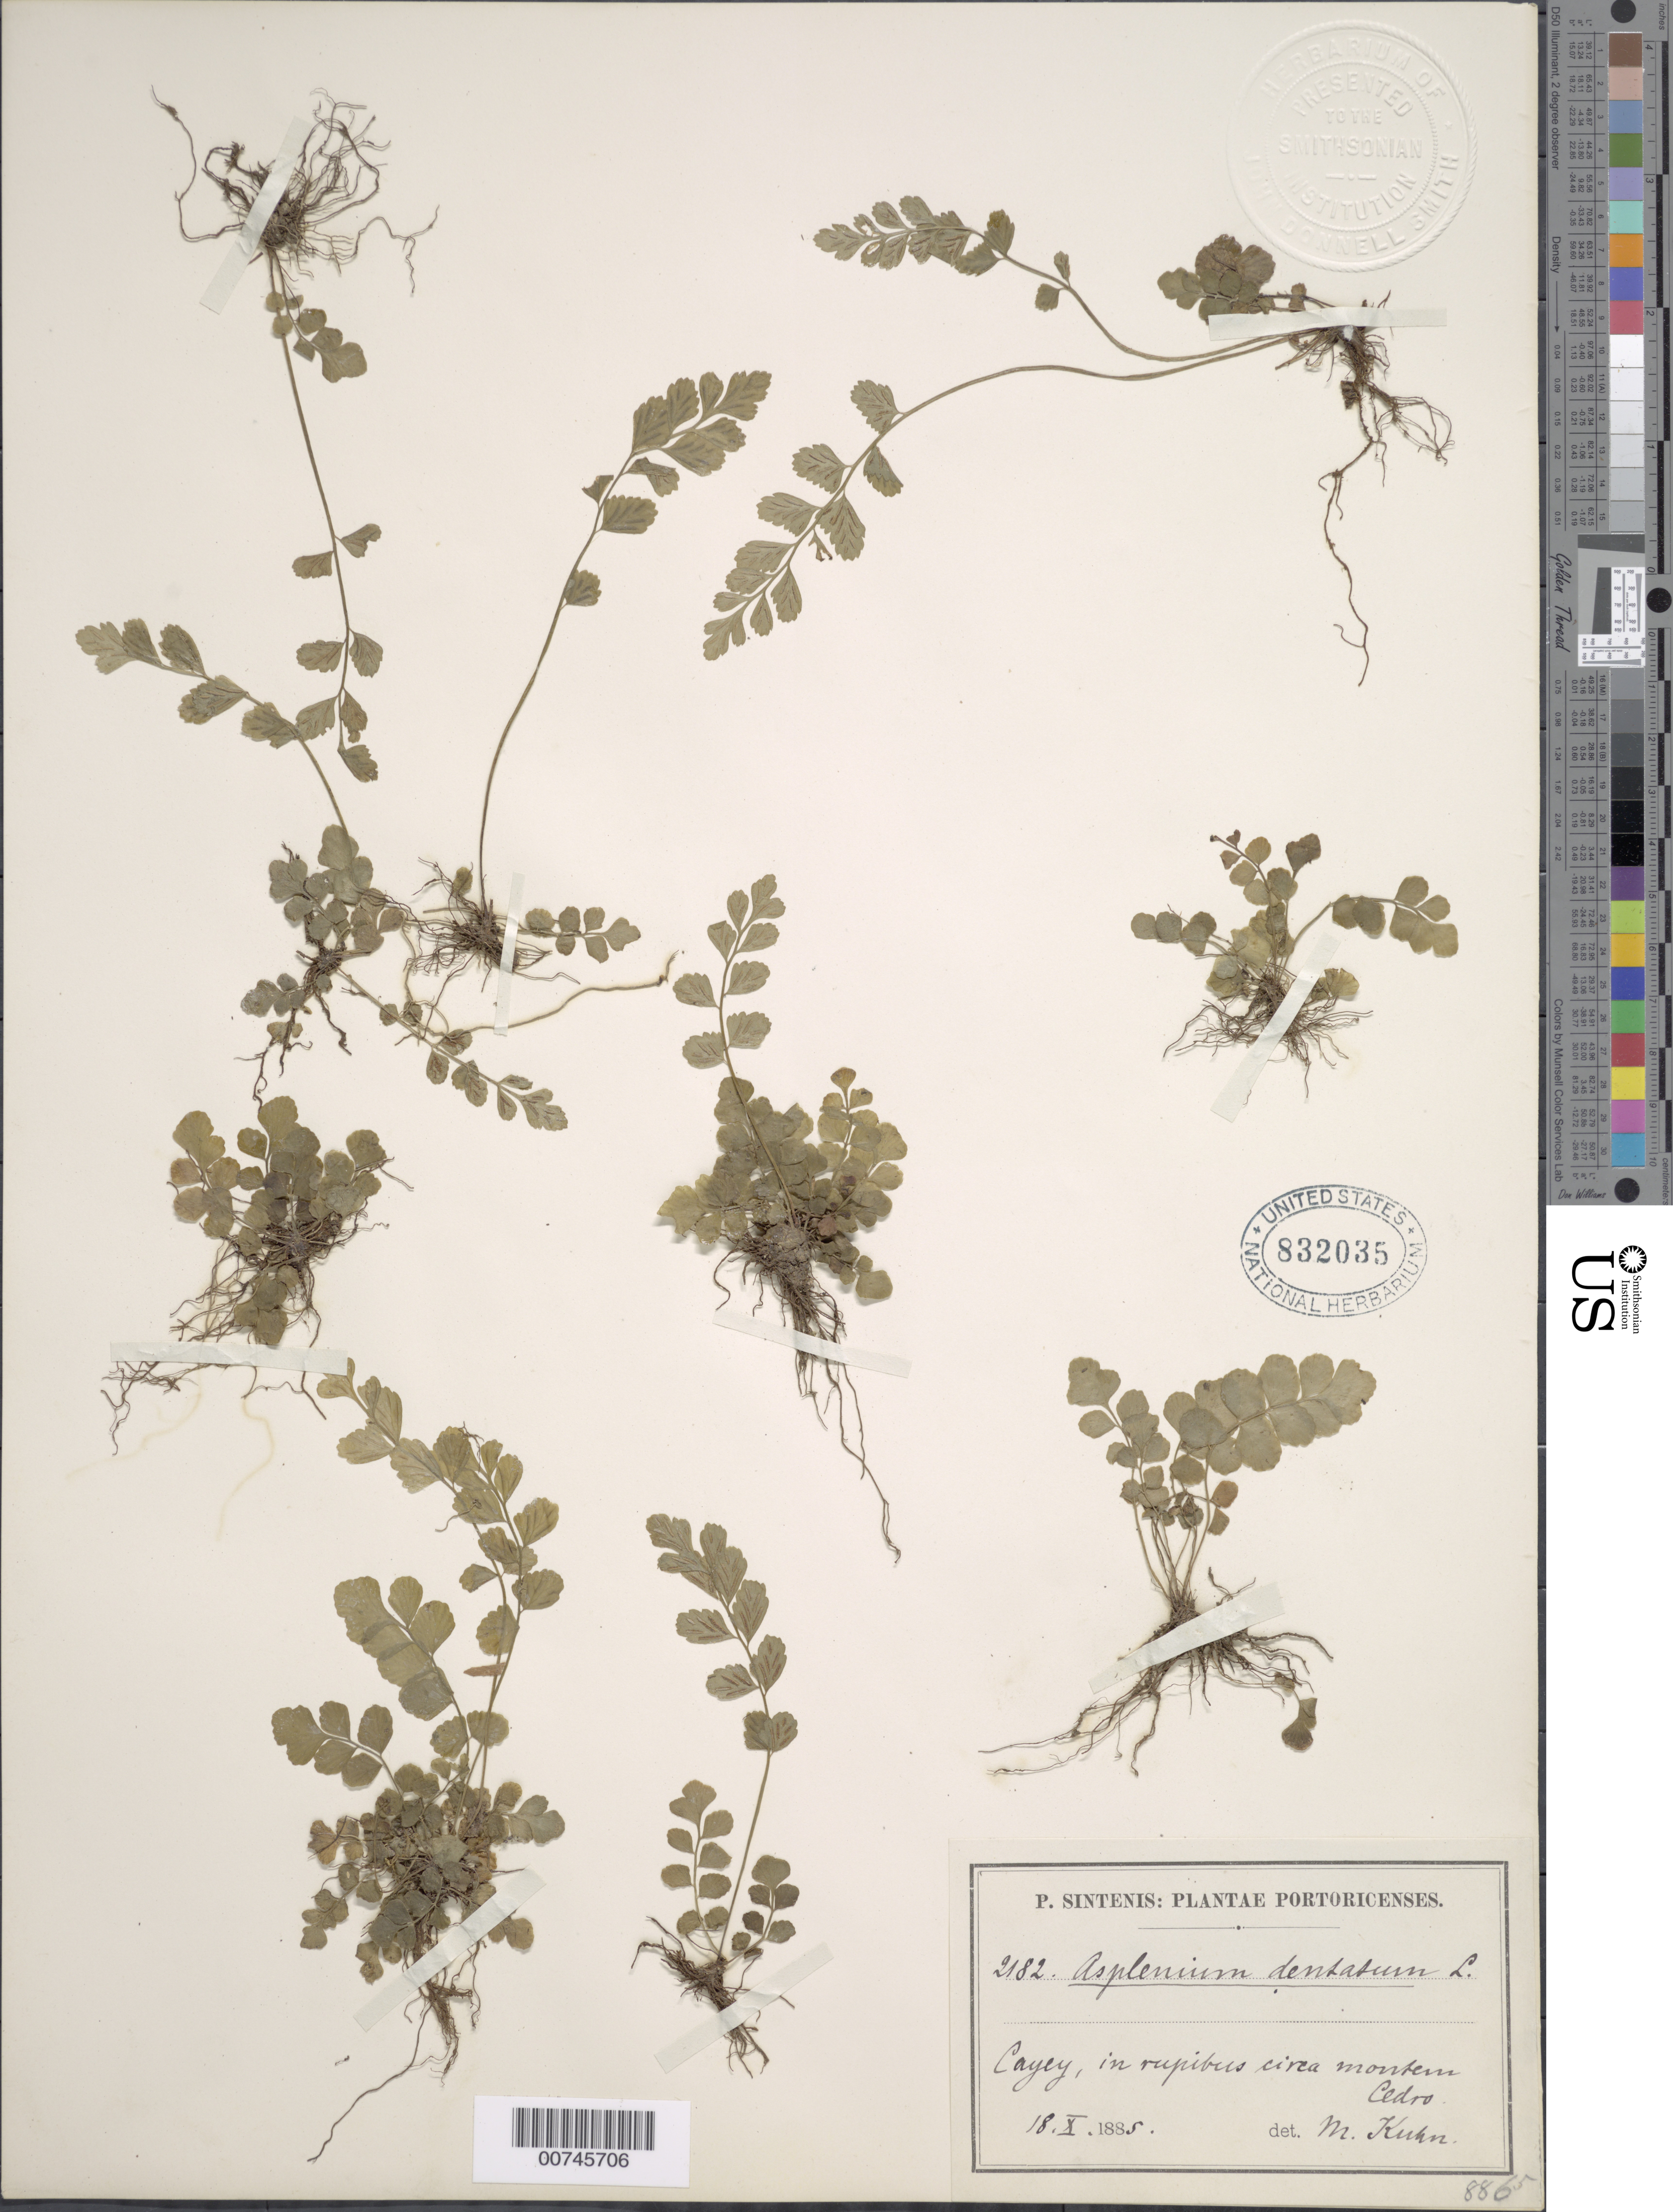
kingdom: Plantae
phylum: Tracheophyta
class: Polypodiopsida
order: Polypodiales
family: Aspleniaceae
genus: Asplenium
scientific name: Asplenium trichomanes-dentatum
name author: L.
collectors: P. Sintenis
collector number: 2182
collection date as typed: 18 Oct 1885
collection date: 1885-10-18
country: Puerto Rico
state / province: Cayey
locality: In rupibus circa montem Cerdro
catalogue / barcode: US 832035